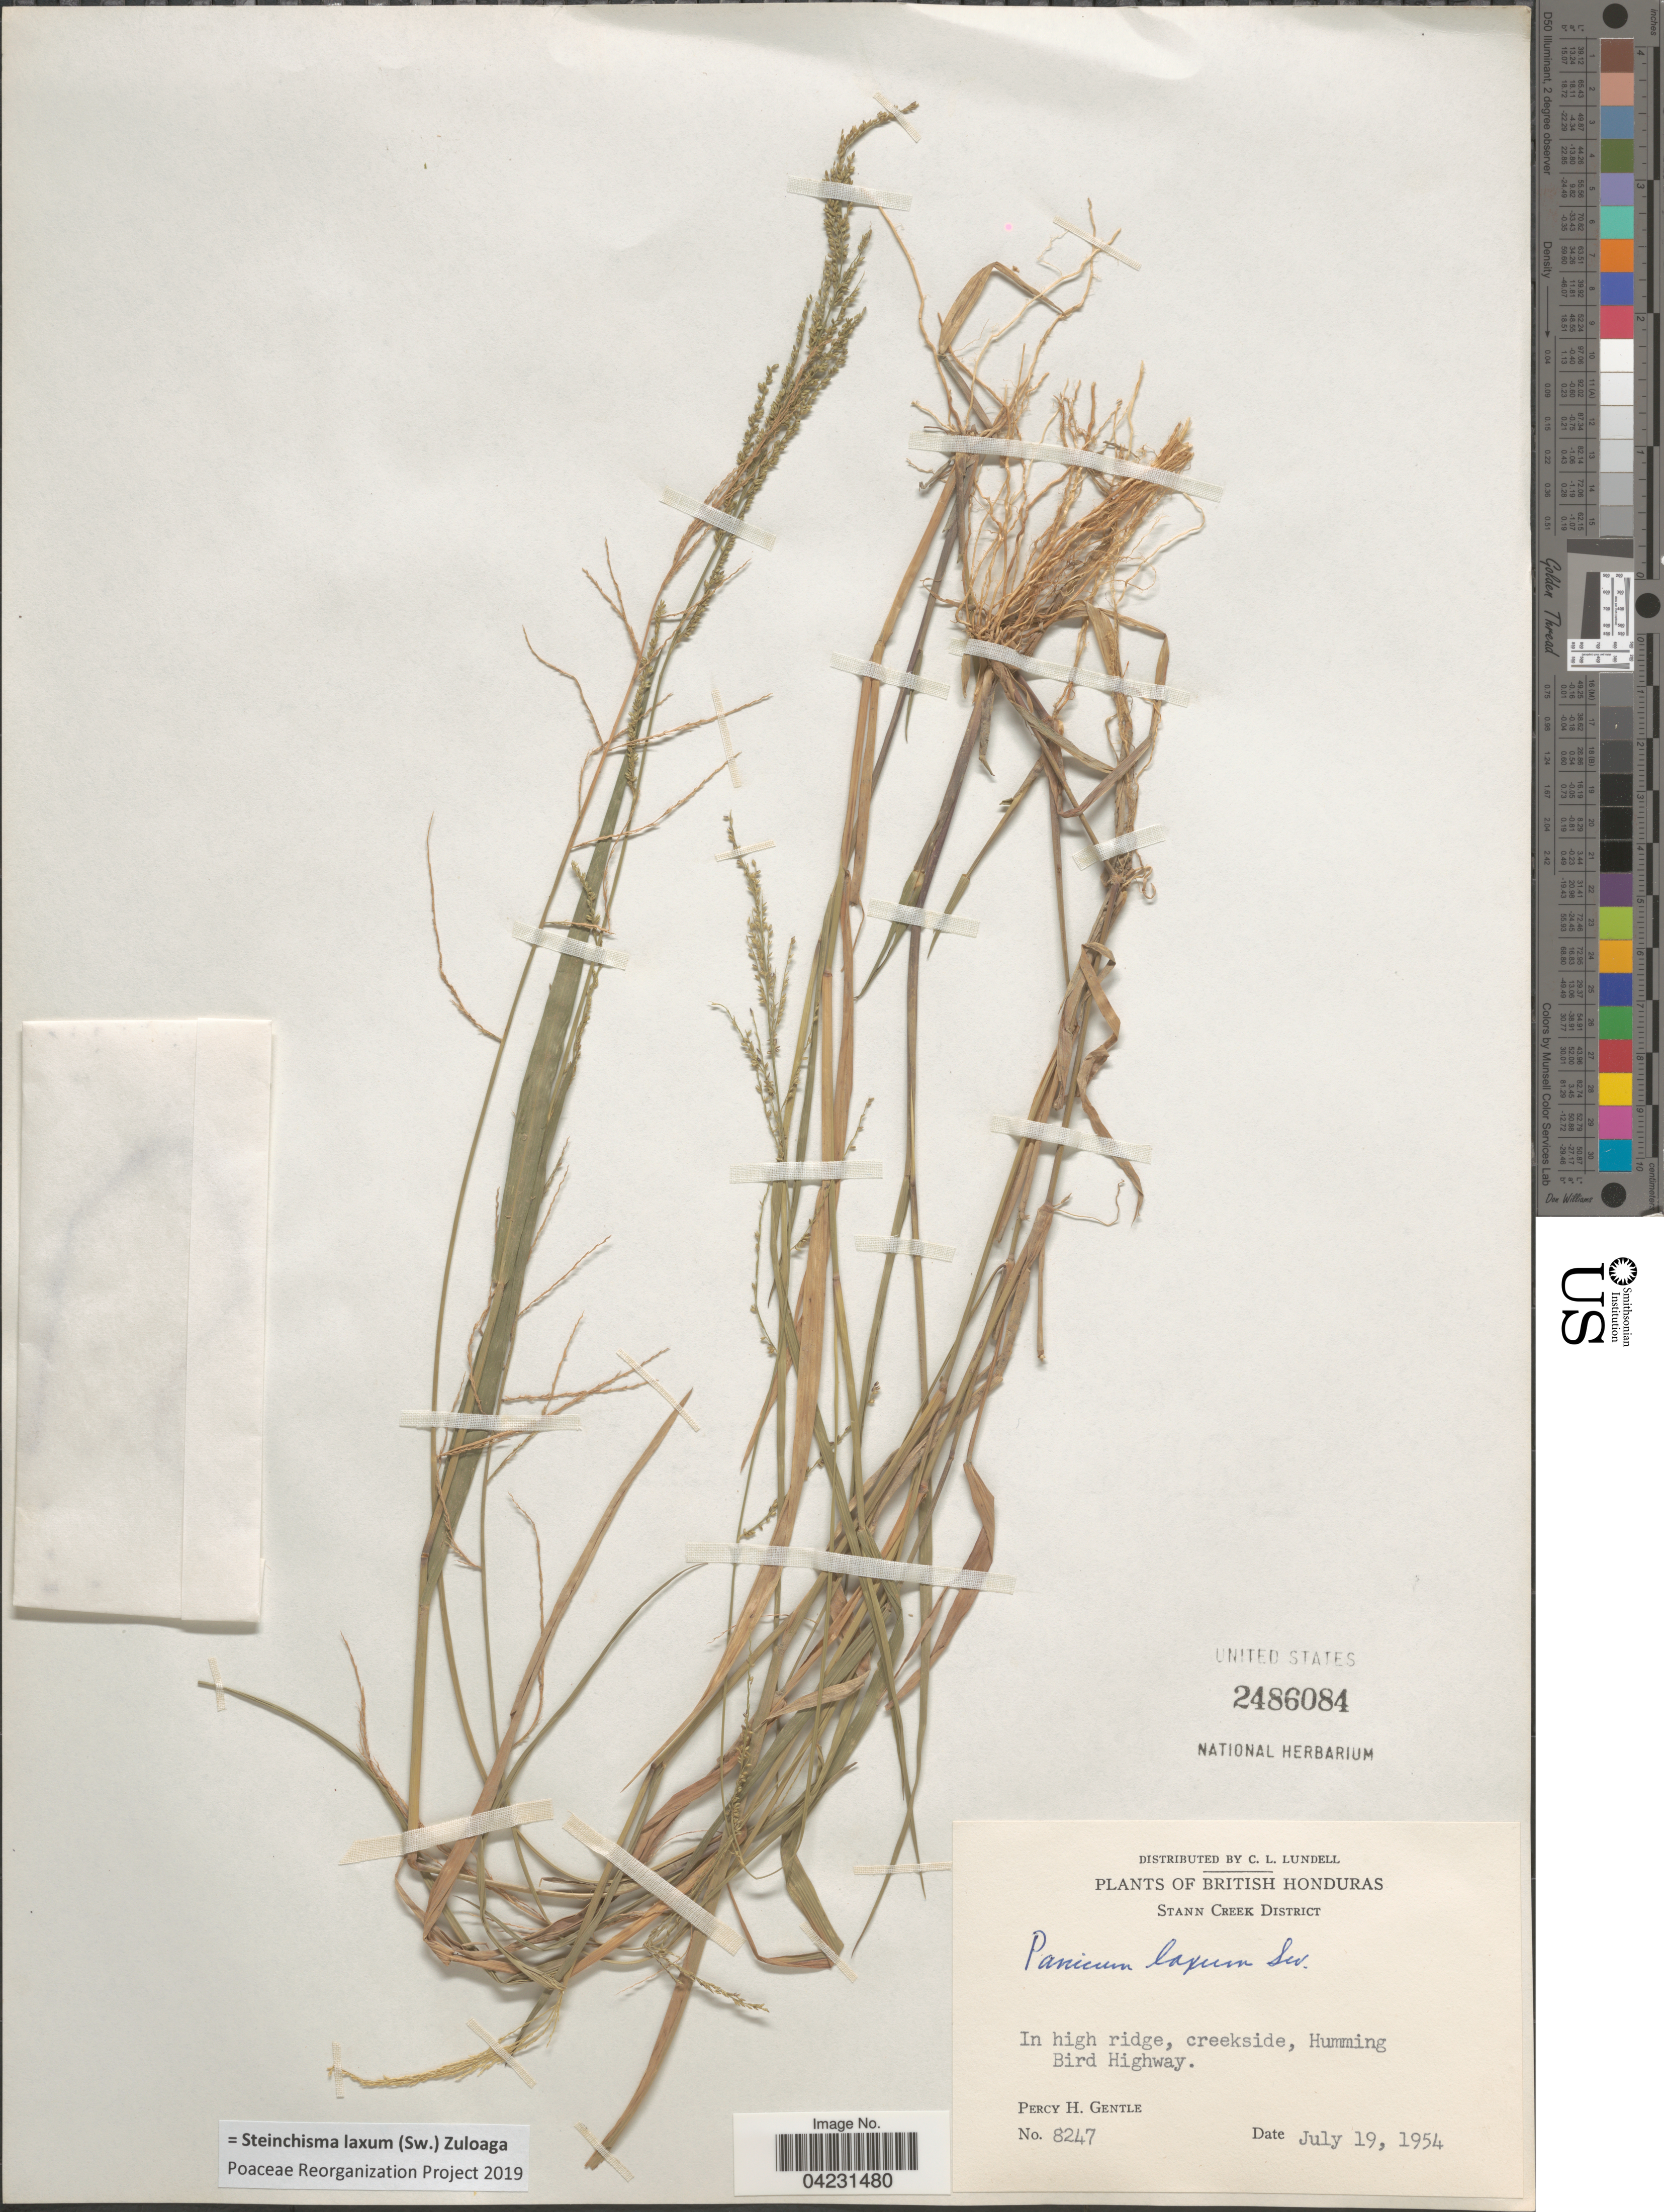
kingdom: Plantae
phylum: Tracheophyta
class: Liliopsida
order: Poales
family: Poaceae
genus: Steinchisma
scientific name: Steinchisma laxum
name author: (Sw.) Zuloaga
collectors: P. H. Gentle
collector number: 8247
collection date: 1954-07-19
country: Belize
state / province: Stann Creek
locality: British Honduras. Stann Creek District. In high ridge, creekside, Humming Bird Highway.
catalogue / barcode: US 2486084